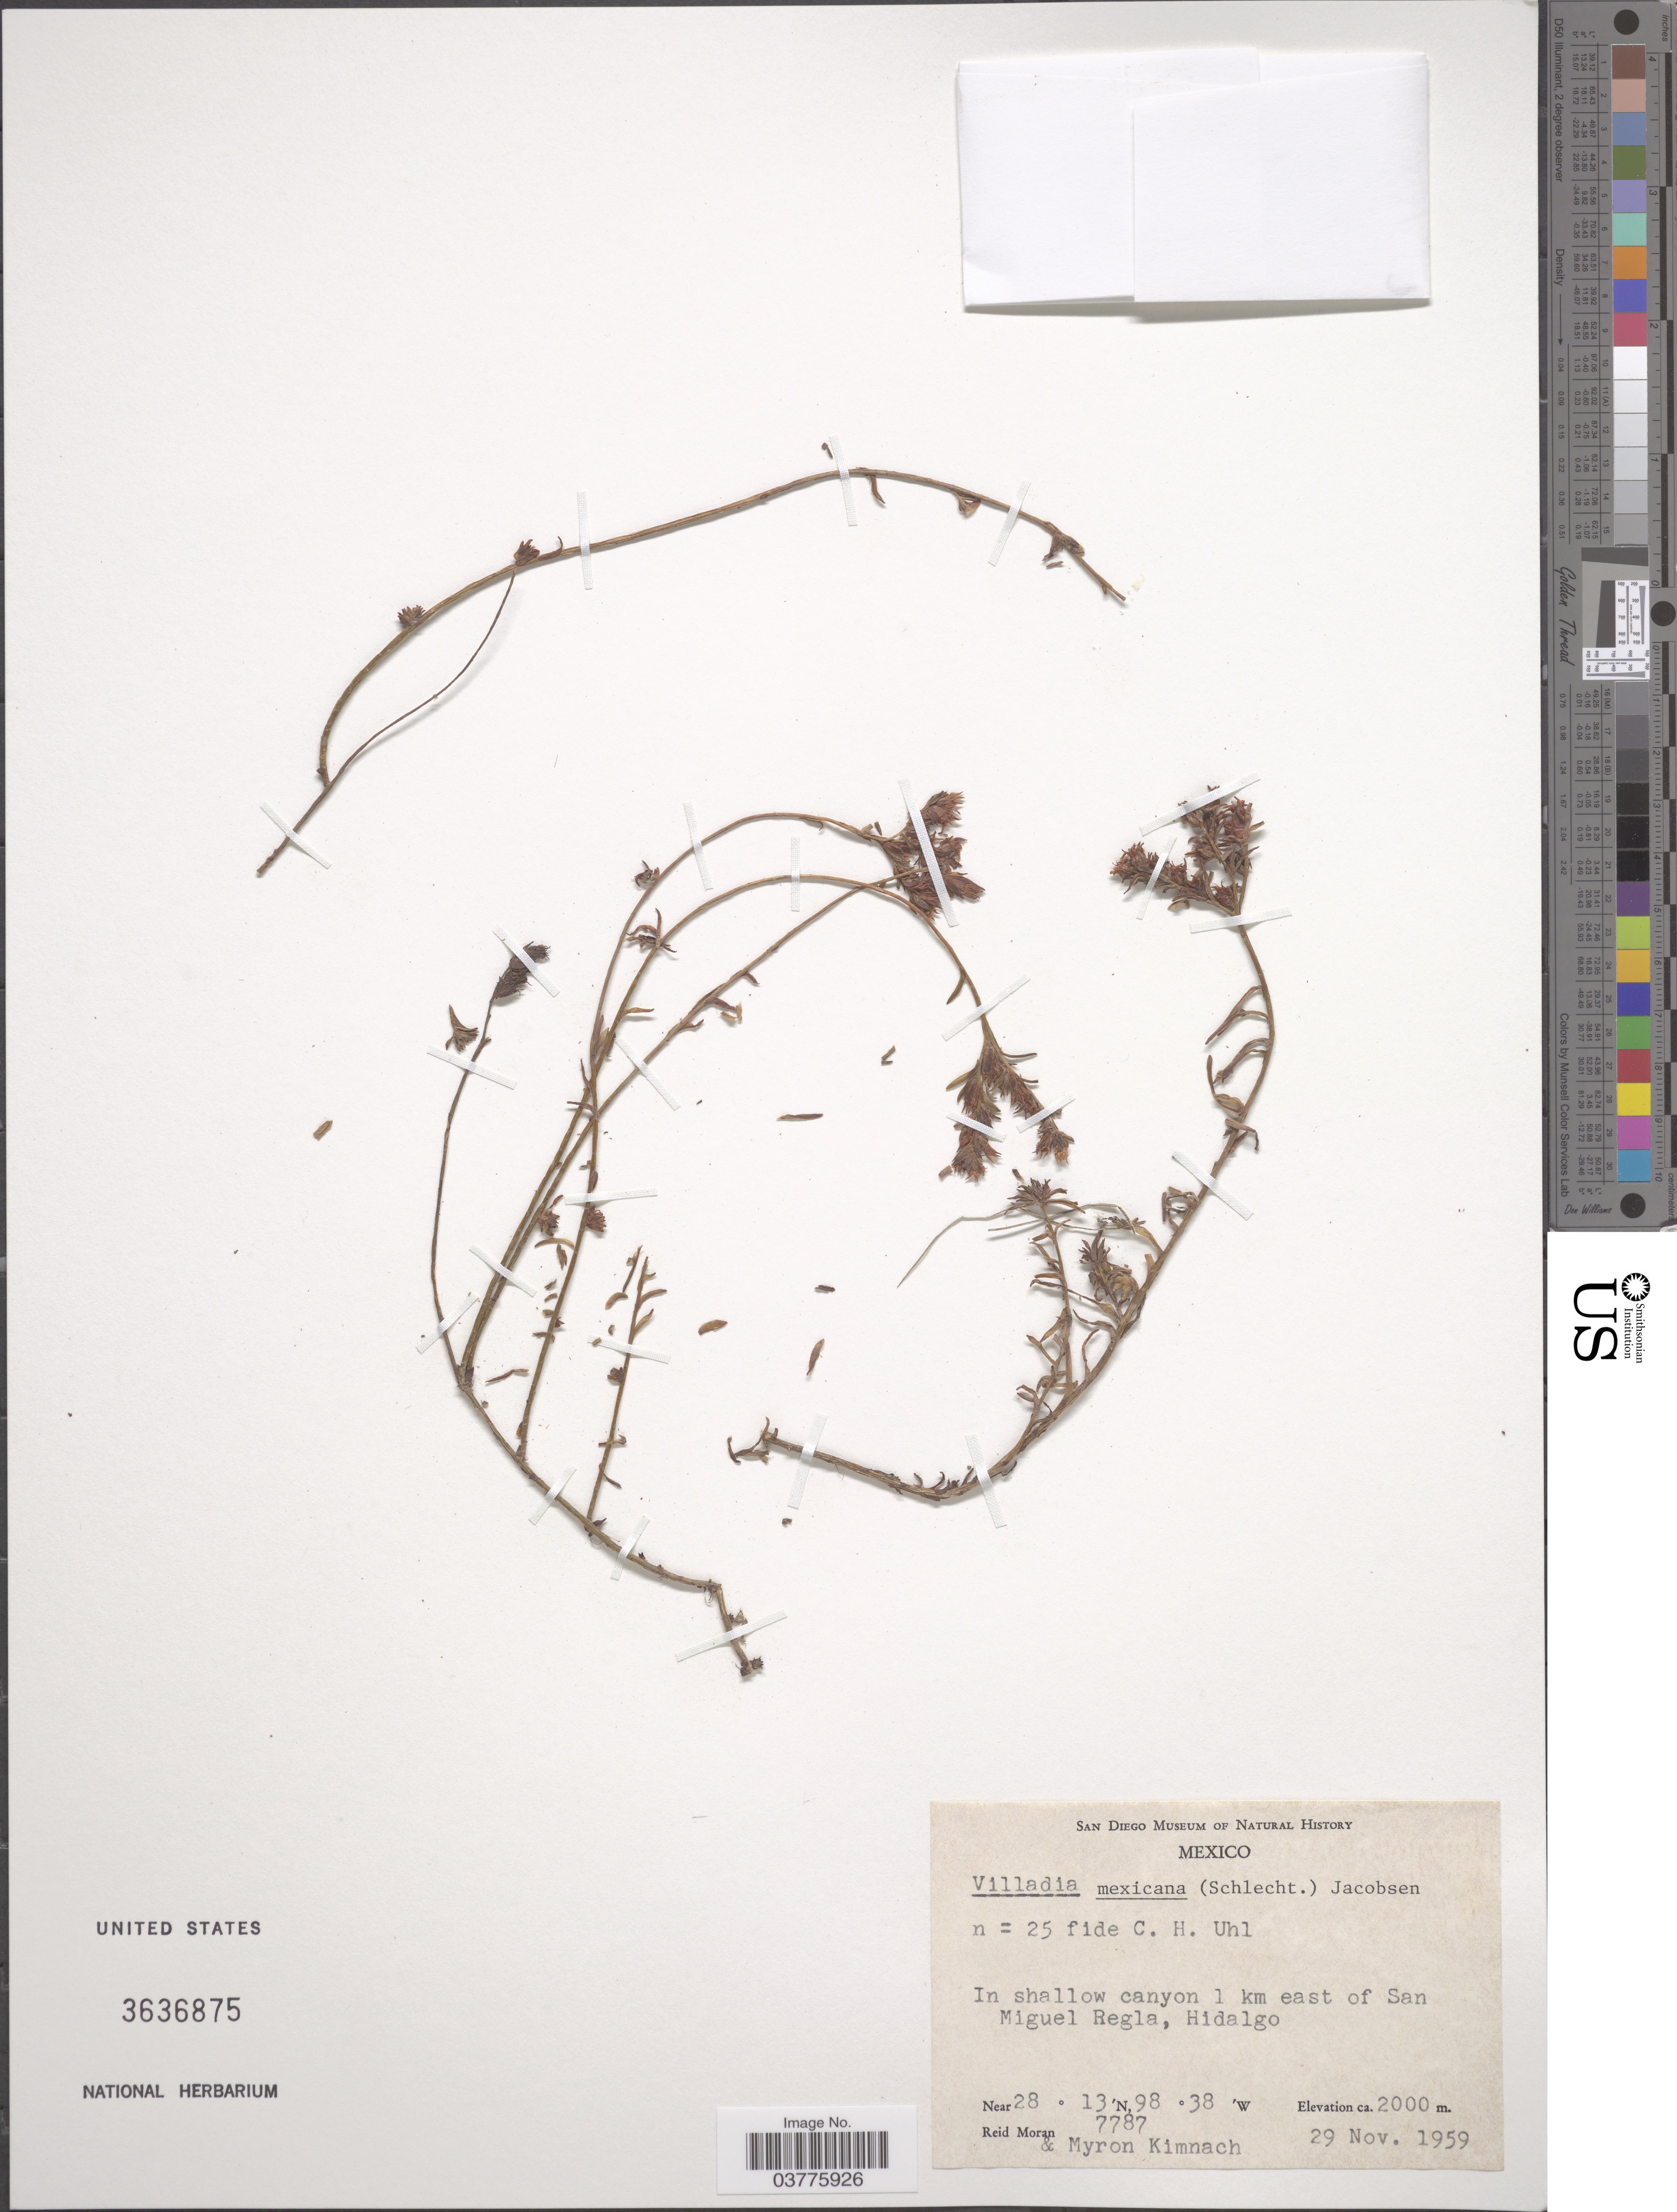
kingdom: Plantae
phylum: Tracheophyta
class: Magnoliopsida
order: Saxifragales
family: Crassulaceae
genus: Villadia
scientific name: Villadia mexicana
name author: (Schltdl.) H. Jacobsen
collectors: R. Moran & M. W. Kimnach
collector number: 7787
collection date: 1959-11-29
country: Mexico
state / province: Hidalgo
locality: In shallow canyon 1 km east of San Miguel Regla.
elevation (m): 2000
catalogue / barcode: US 3636875